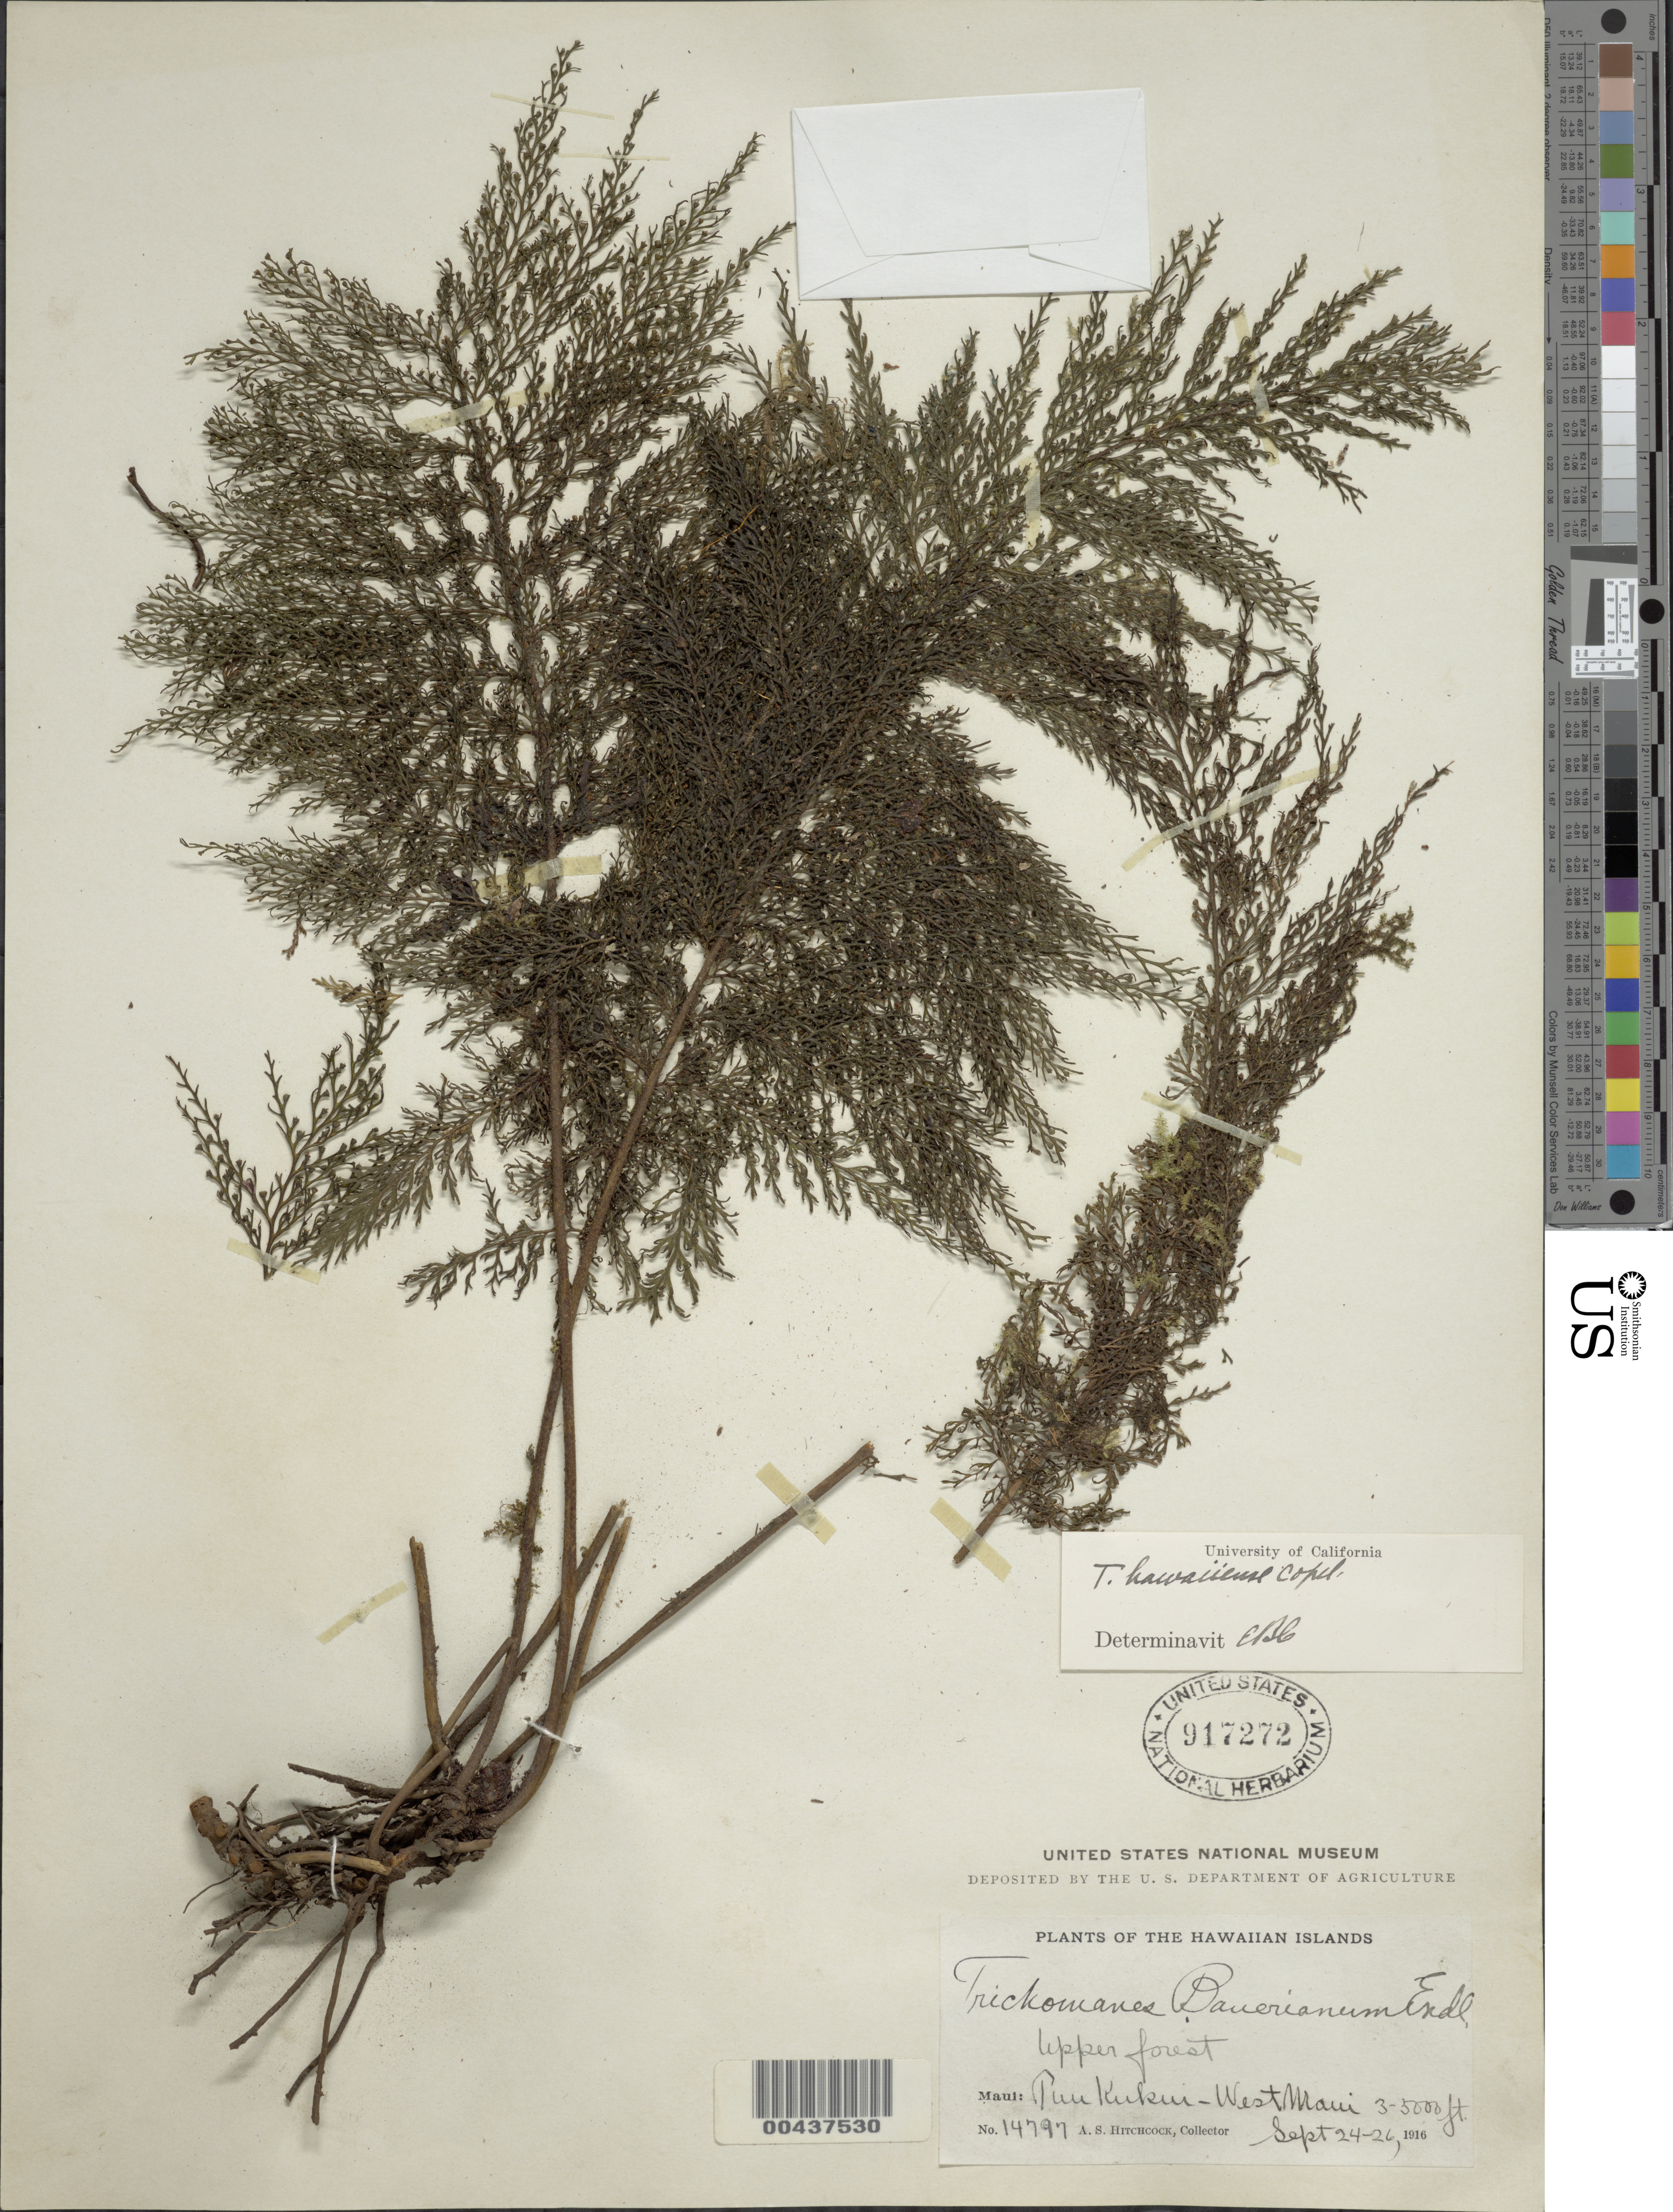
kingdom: Plantae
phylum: Tracheophyta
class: Polypodiopsida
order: Hymenophyllales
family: Hymenophyllaceae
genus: Callistopteris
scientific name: Callistopteris baueriana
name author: Copel.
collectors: A. S. Hitchcock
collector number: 14797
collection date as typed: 24 Sep 1916 to 26 Sep 1916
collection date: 1916-09-24/1916-09-26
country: United States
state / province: Hawaii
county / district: Maui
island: Maui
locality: Puu Kukui - W Maui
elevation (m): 914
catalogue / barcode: US 917272